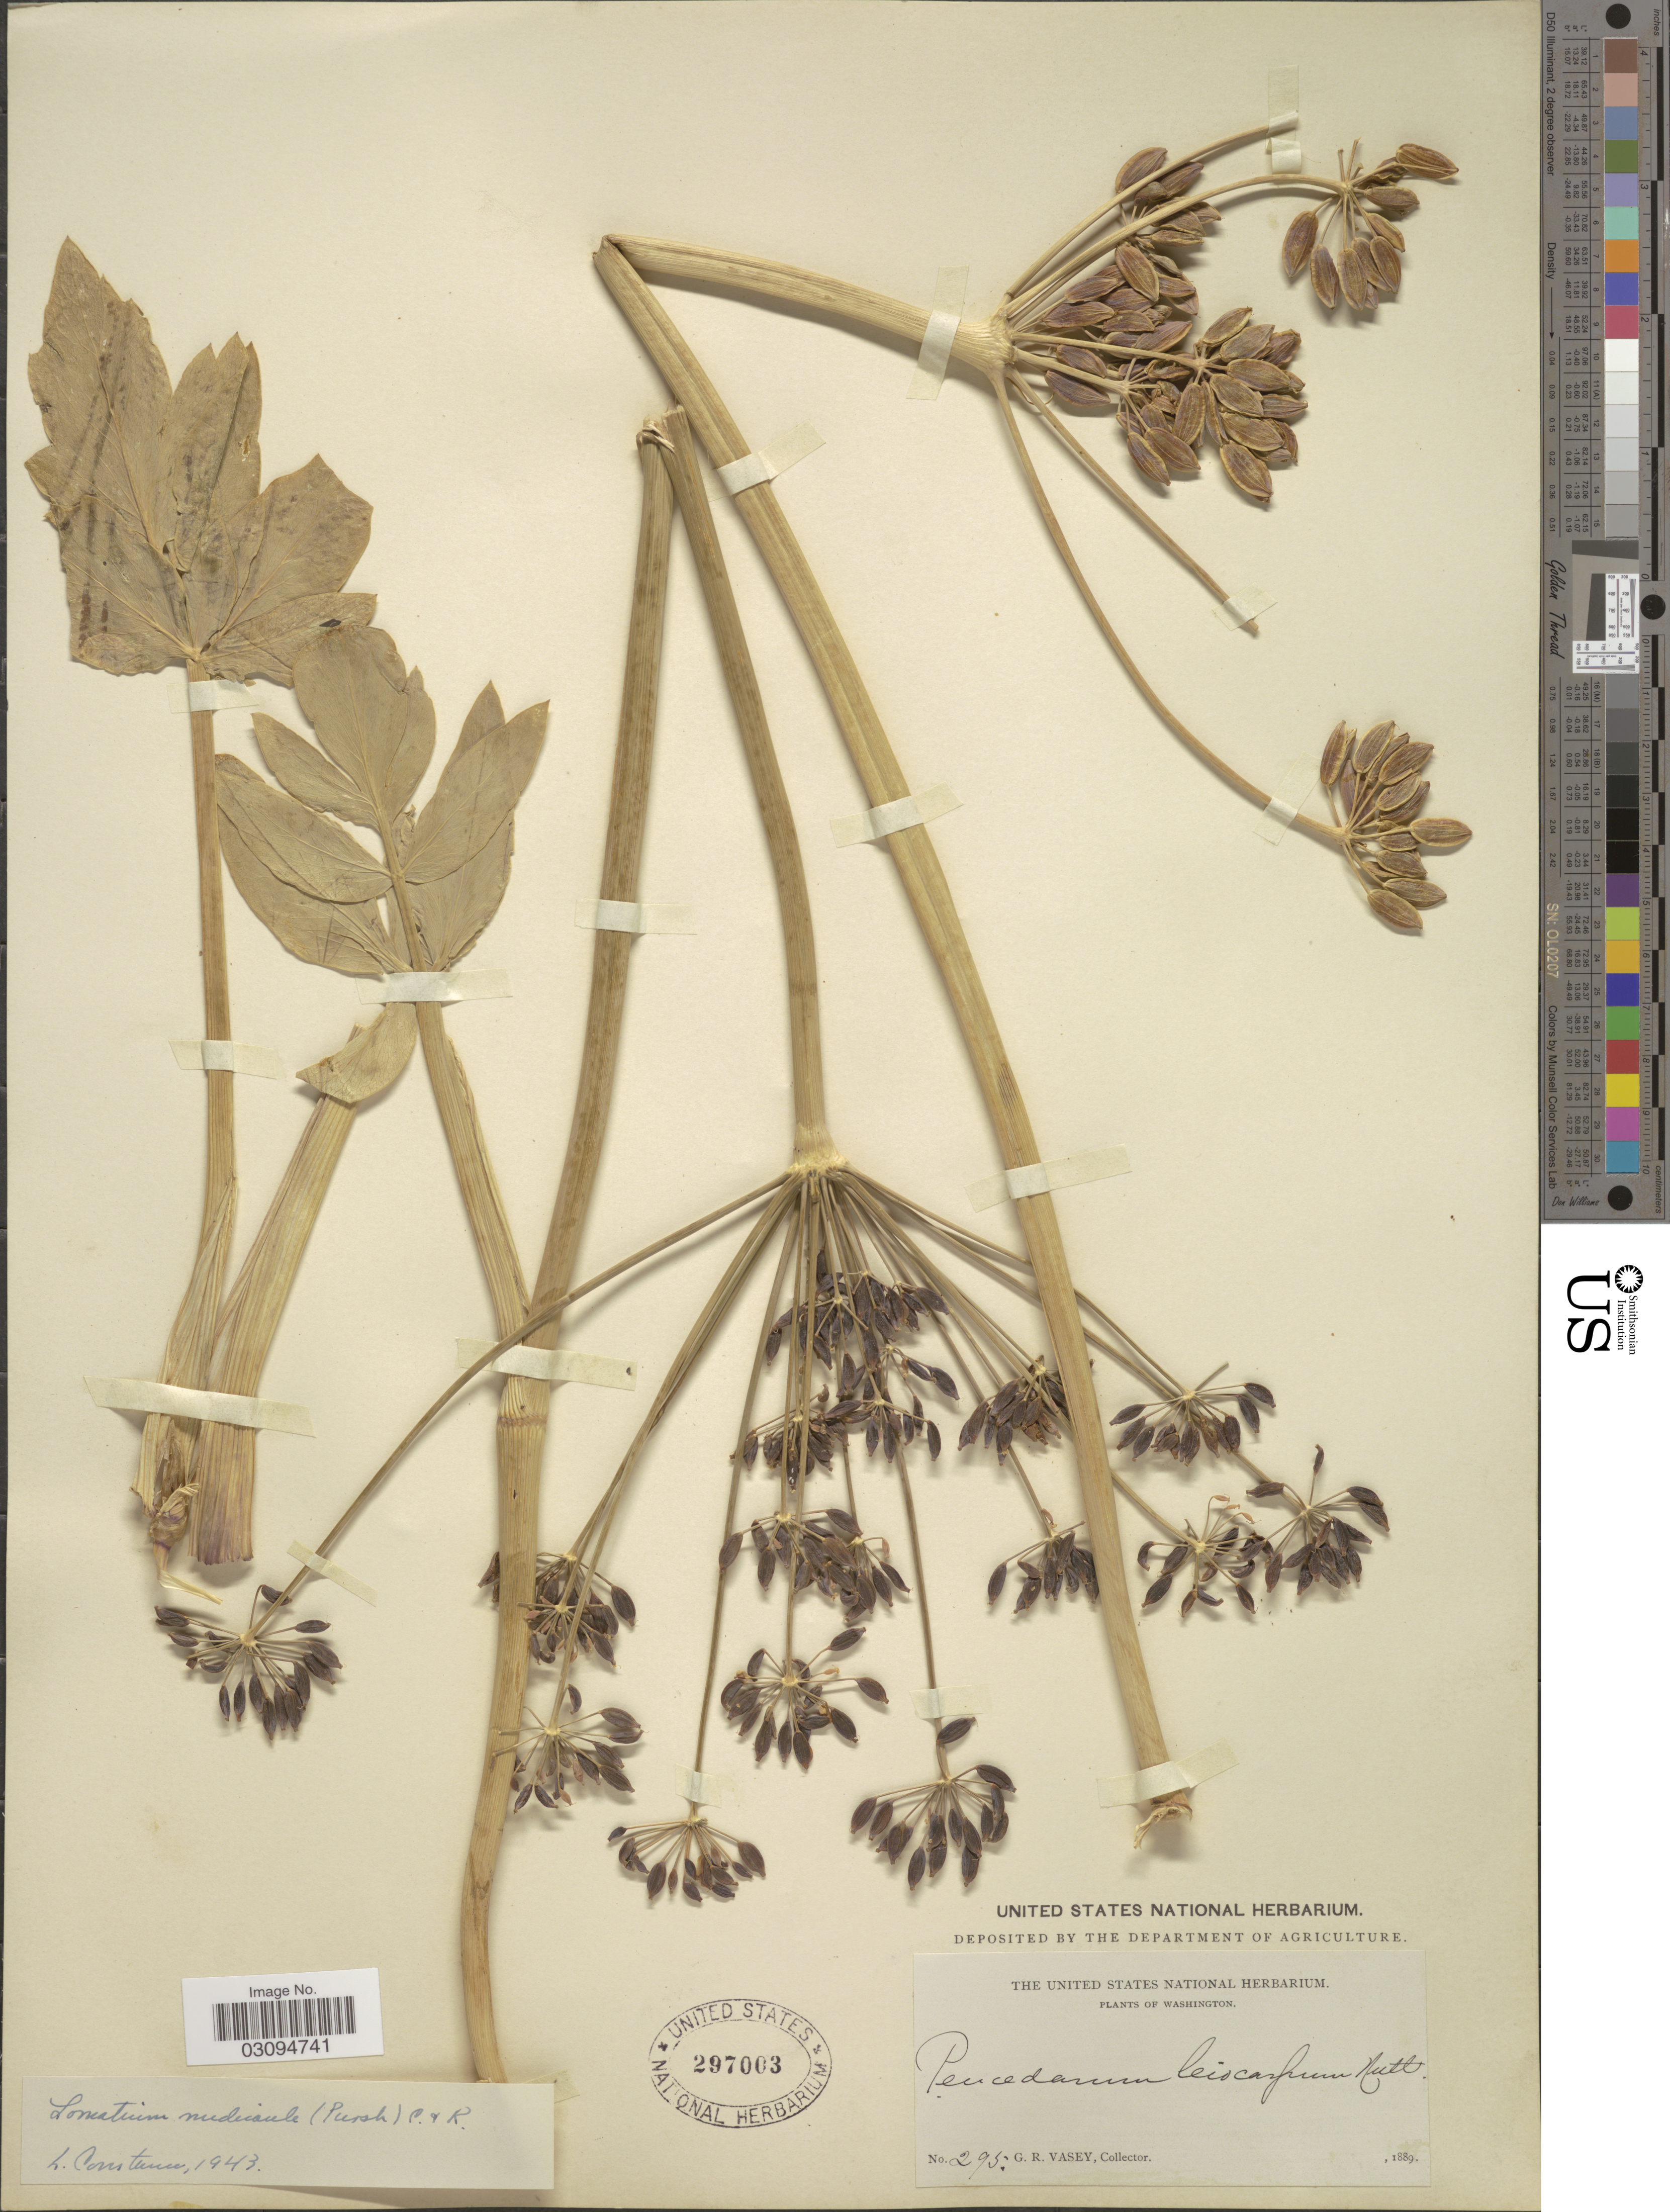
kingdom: Plantae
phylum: Tracheophyta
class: Magnoliopsida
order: Apiales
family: Apiaceae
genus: Lomatium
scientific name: Lomatium nudicaule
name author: (Pursh) J.M. Coult. & Rose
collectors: G. R. Vasey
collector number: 295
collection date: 1889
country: United States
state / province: Washington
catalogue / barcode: US 297003